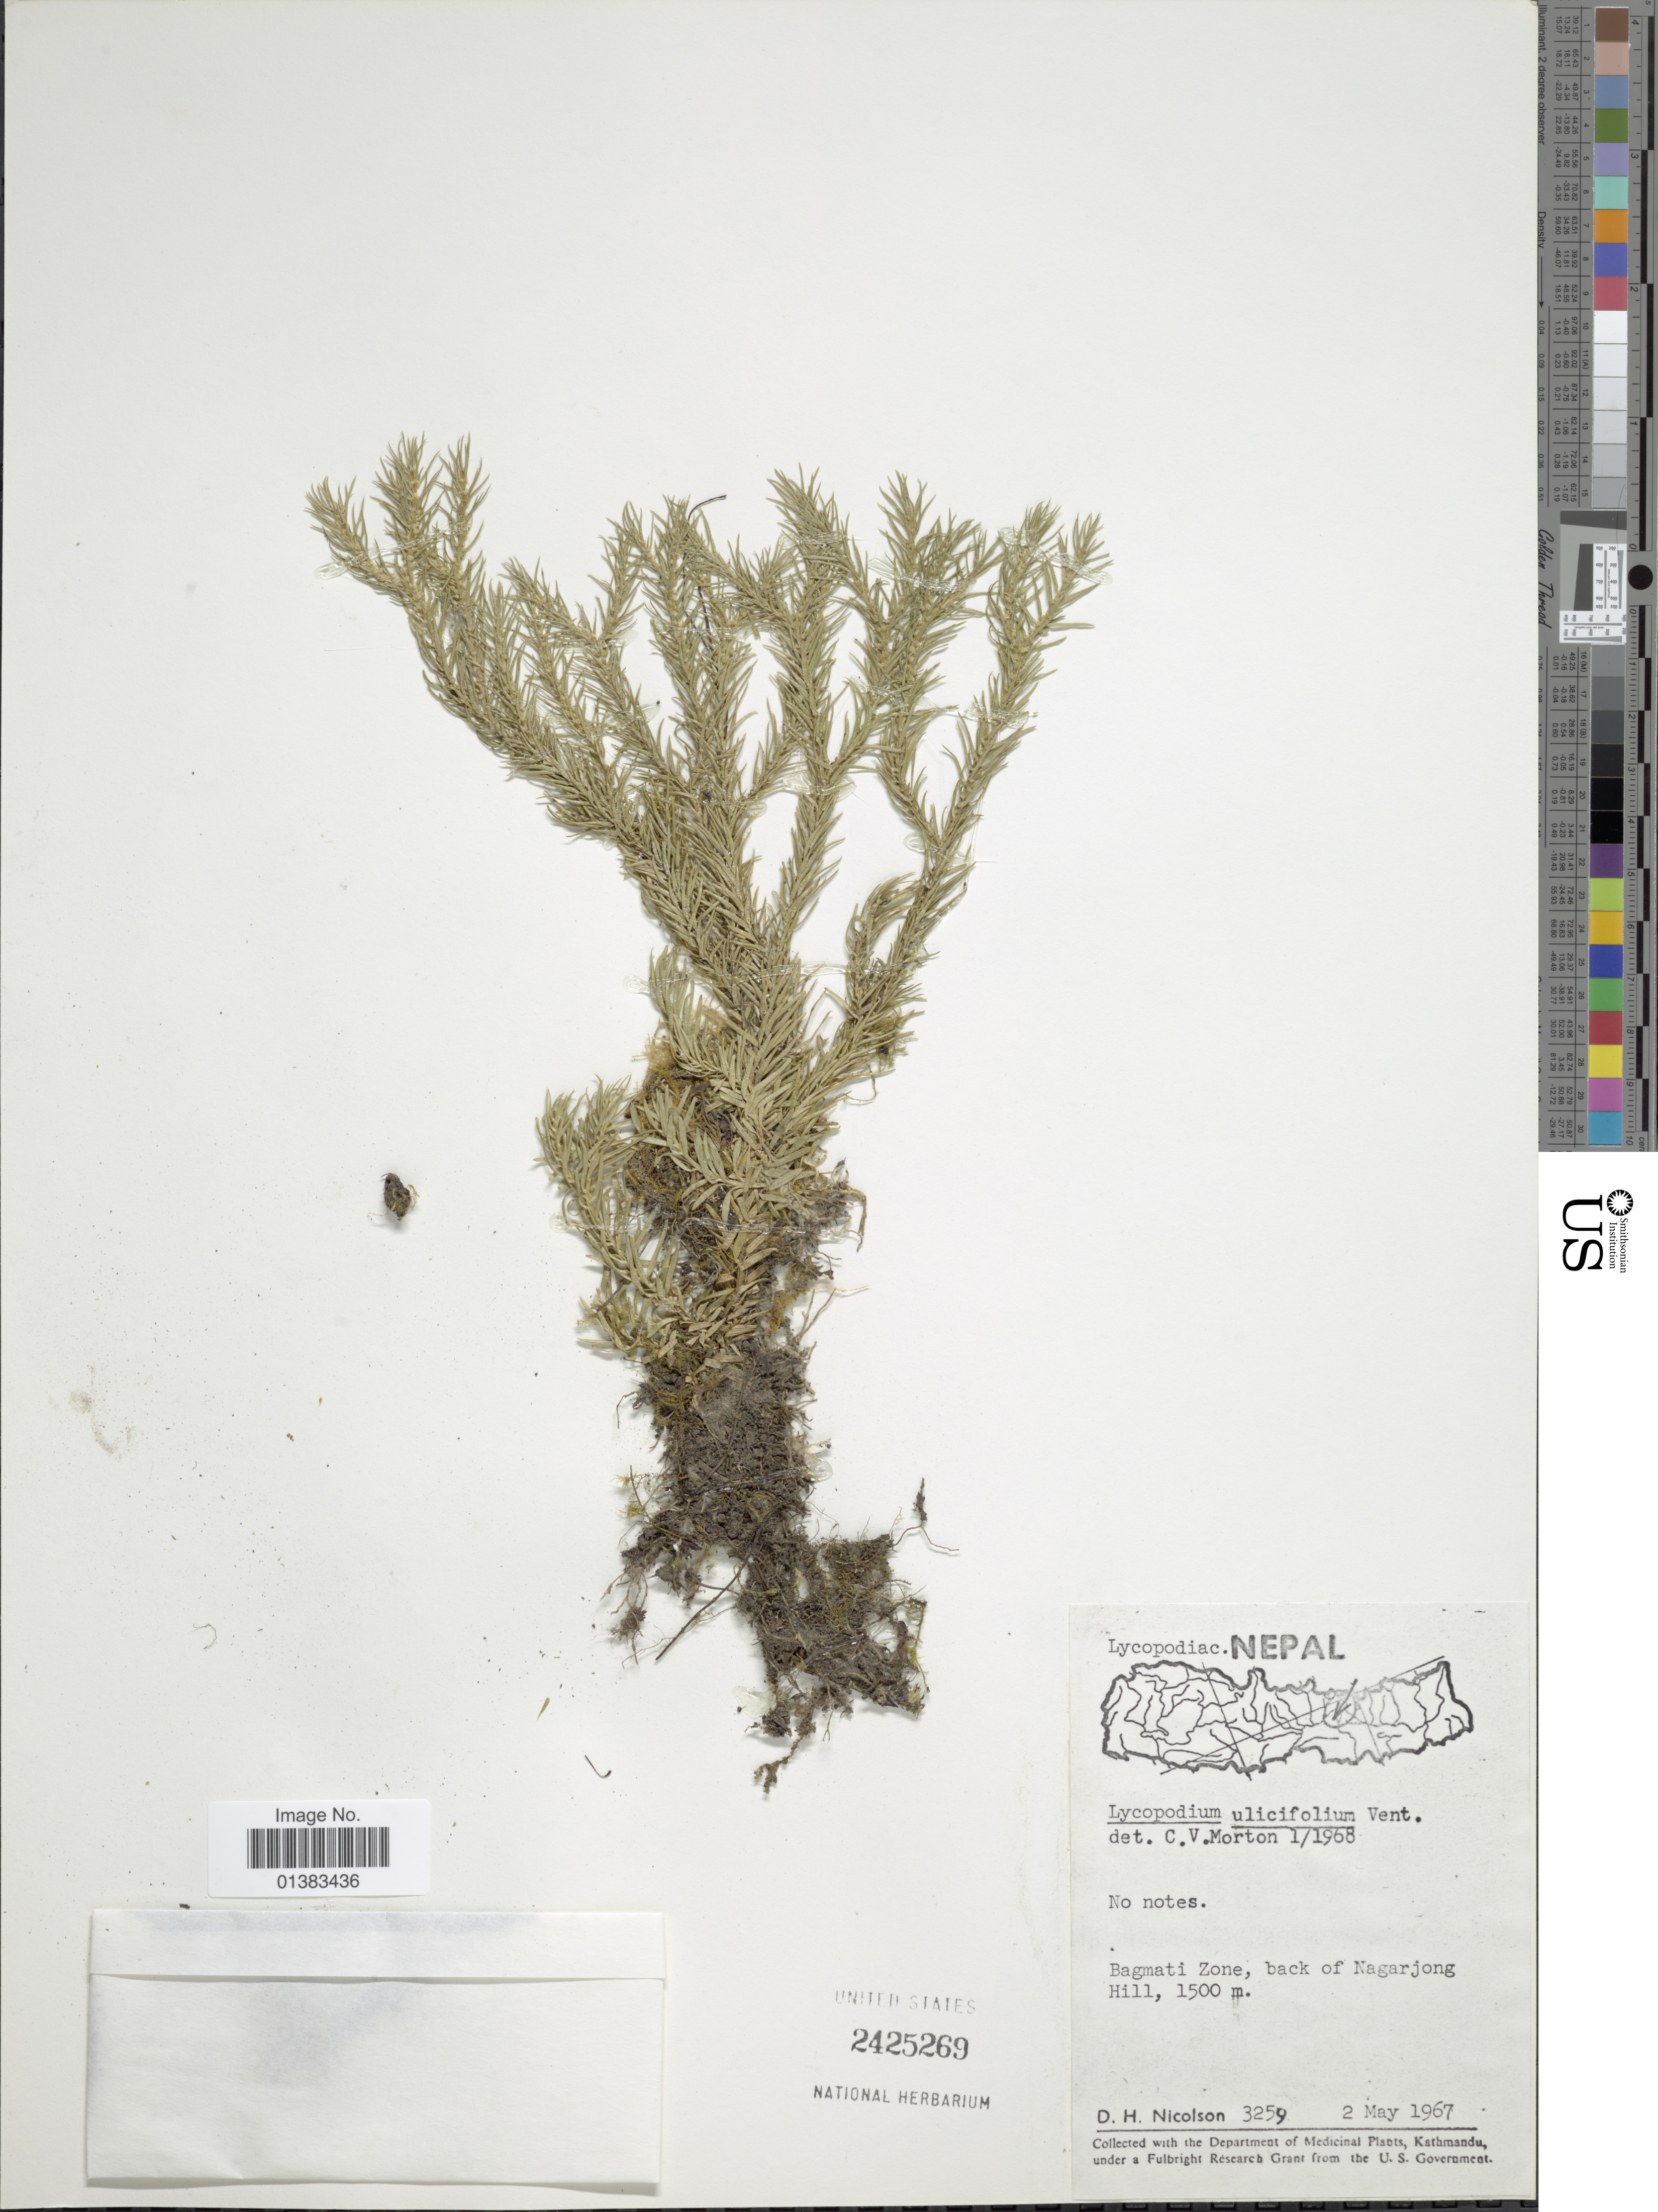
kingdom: Plantae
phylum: Tracheophyta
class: Lycopodiopsida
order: Lycopodiales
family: Lycopodiaceae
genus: Phlegmariurus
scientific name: Phlegmariurus sp.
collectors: D. H. Nicolson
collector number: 3259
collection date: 1967-05-02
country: Nepal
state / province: Bagmati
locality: Bagmati Zone, back of Nagarjong Hill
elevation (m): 1500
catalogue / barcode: US 2425269